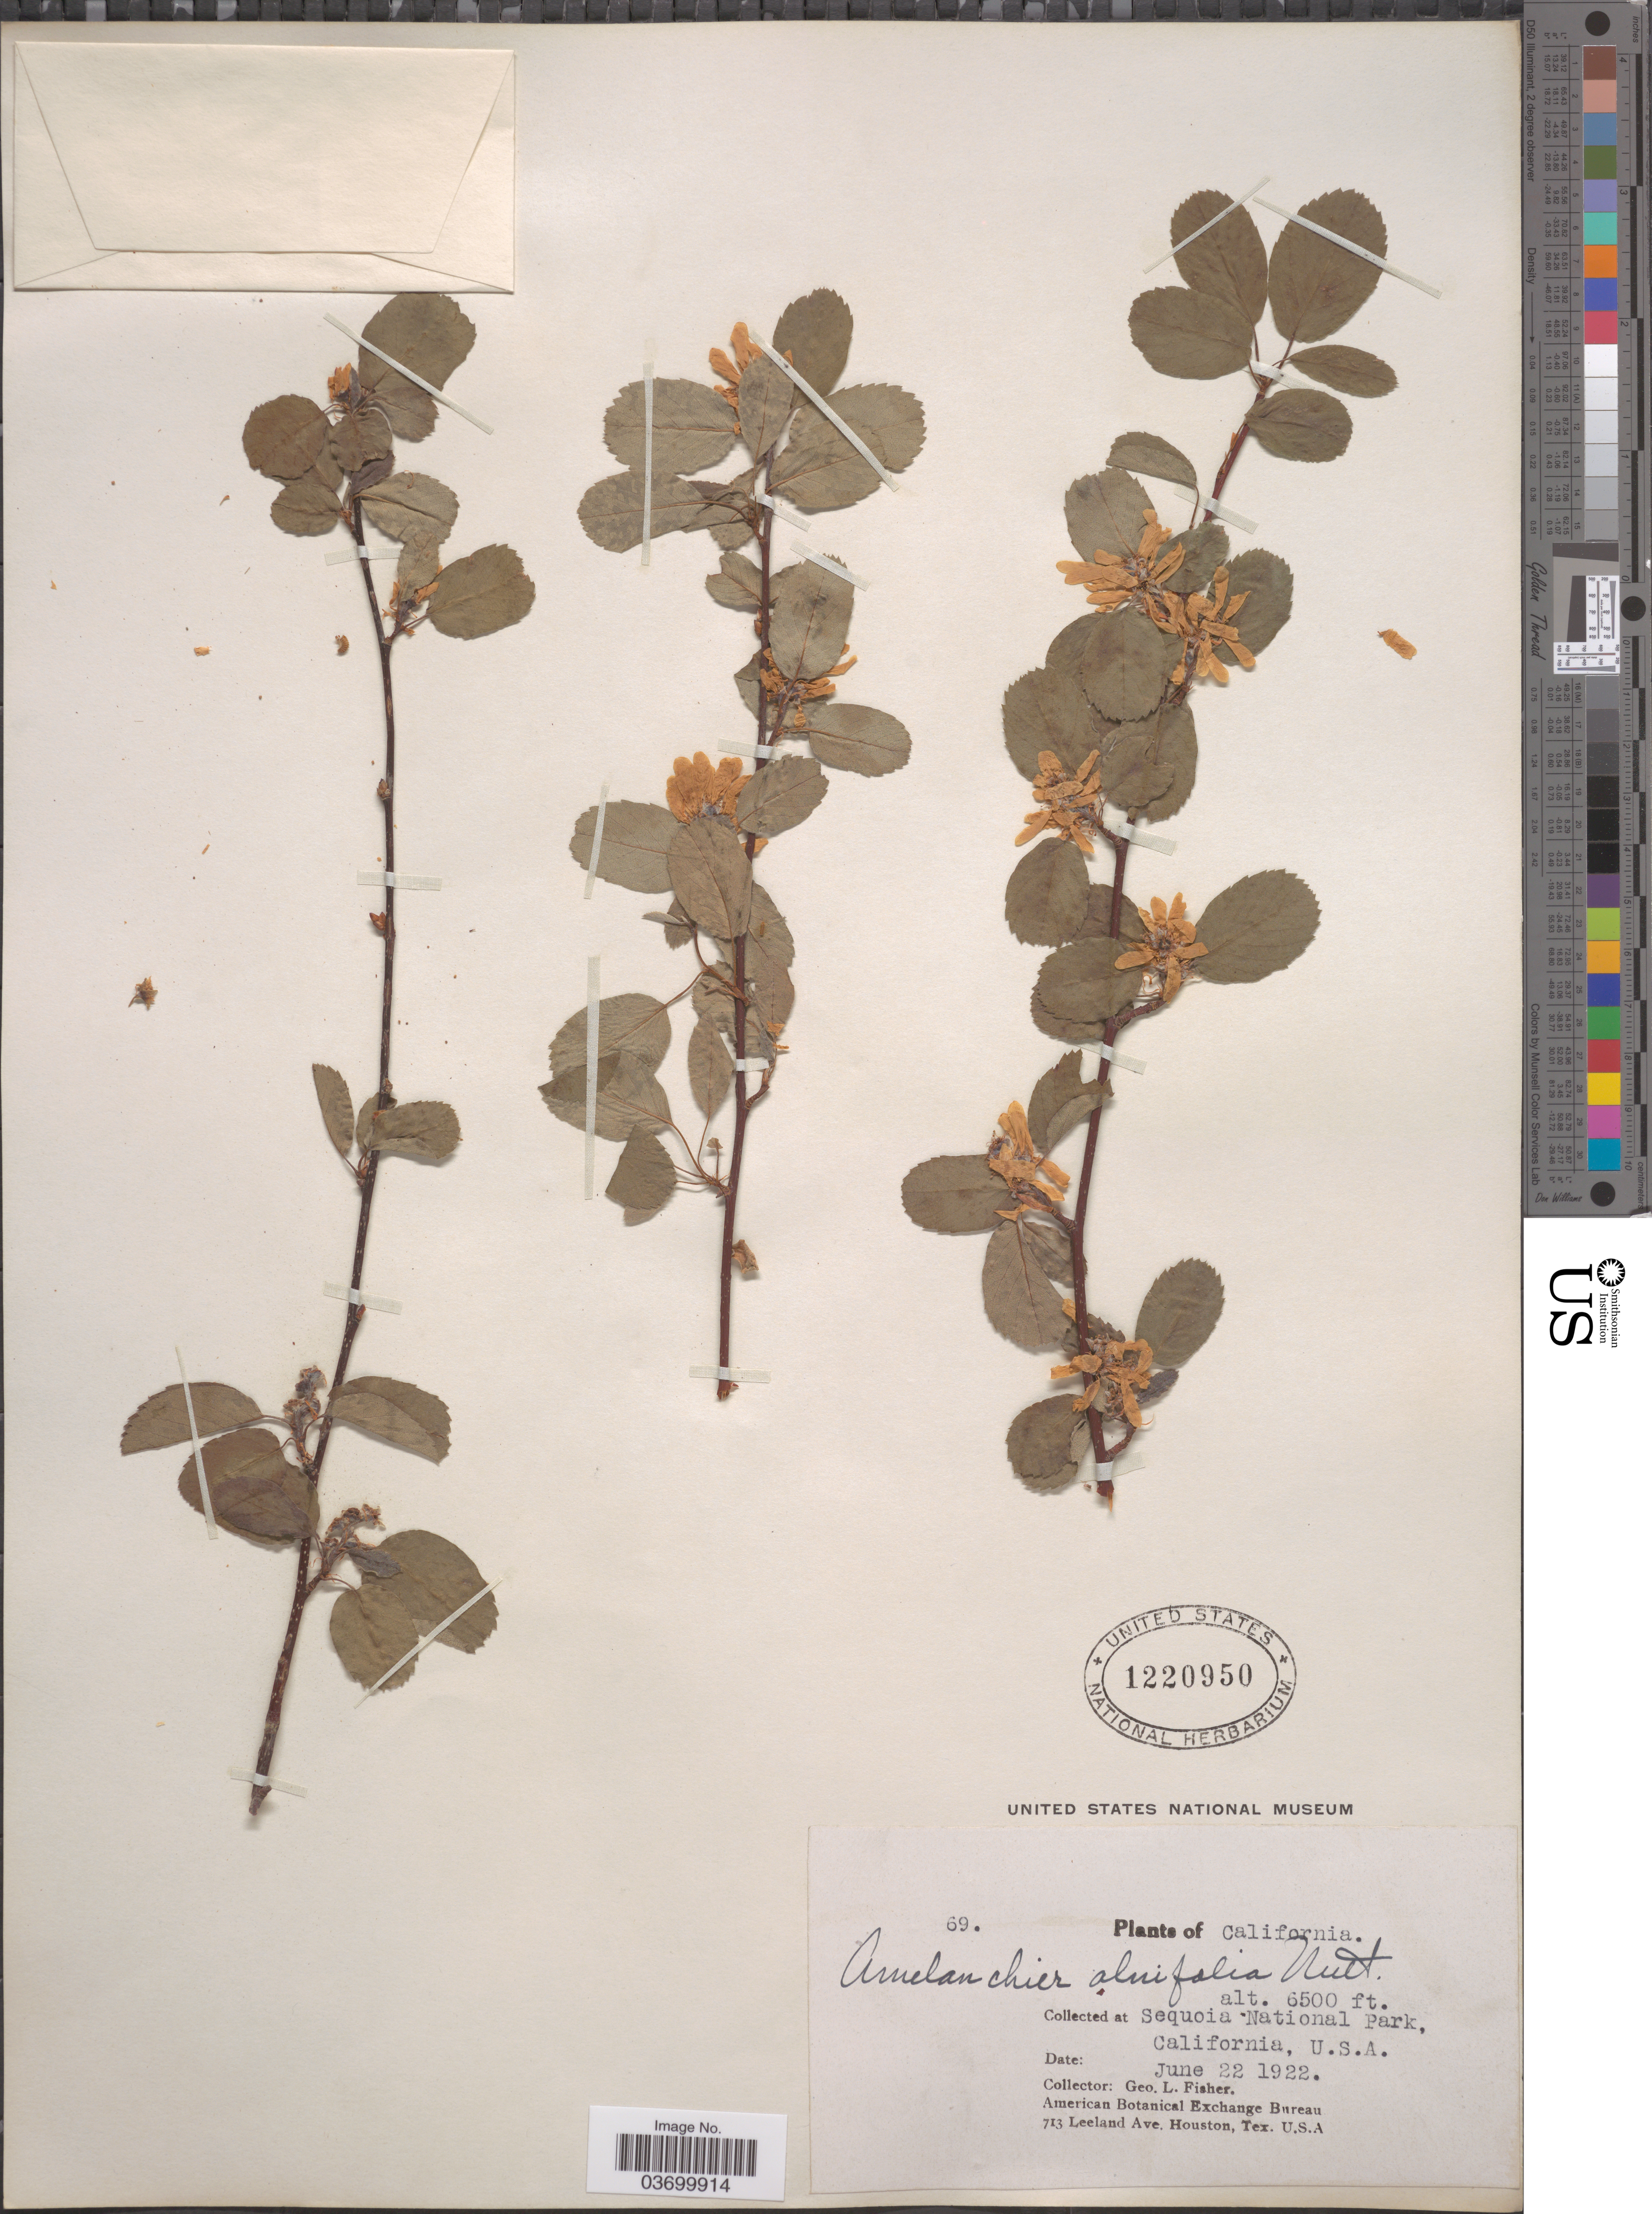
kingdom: Plantae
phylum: Tracheophyta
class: Magnoliopsida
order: Rosales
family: Rosaceae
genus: Amelanchier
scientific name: Amelanchier alnifolia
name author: (Nutt.) Nutt. ex M. Roem.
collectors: G. L. Fisher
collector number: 69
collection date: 1922-06-22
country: United States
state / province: California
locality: Sequoia National Park.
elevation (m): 1981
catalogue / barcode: US 1220950